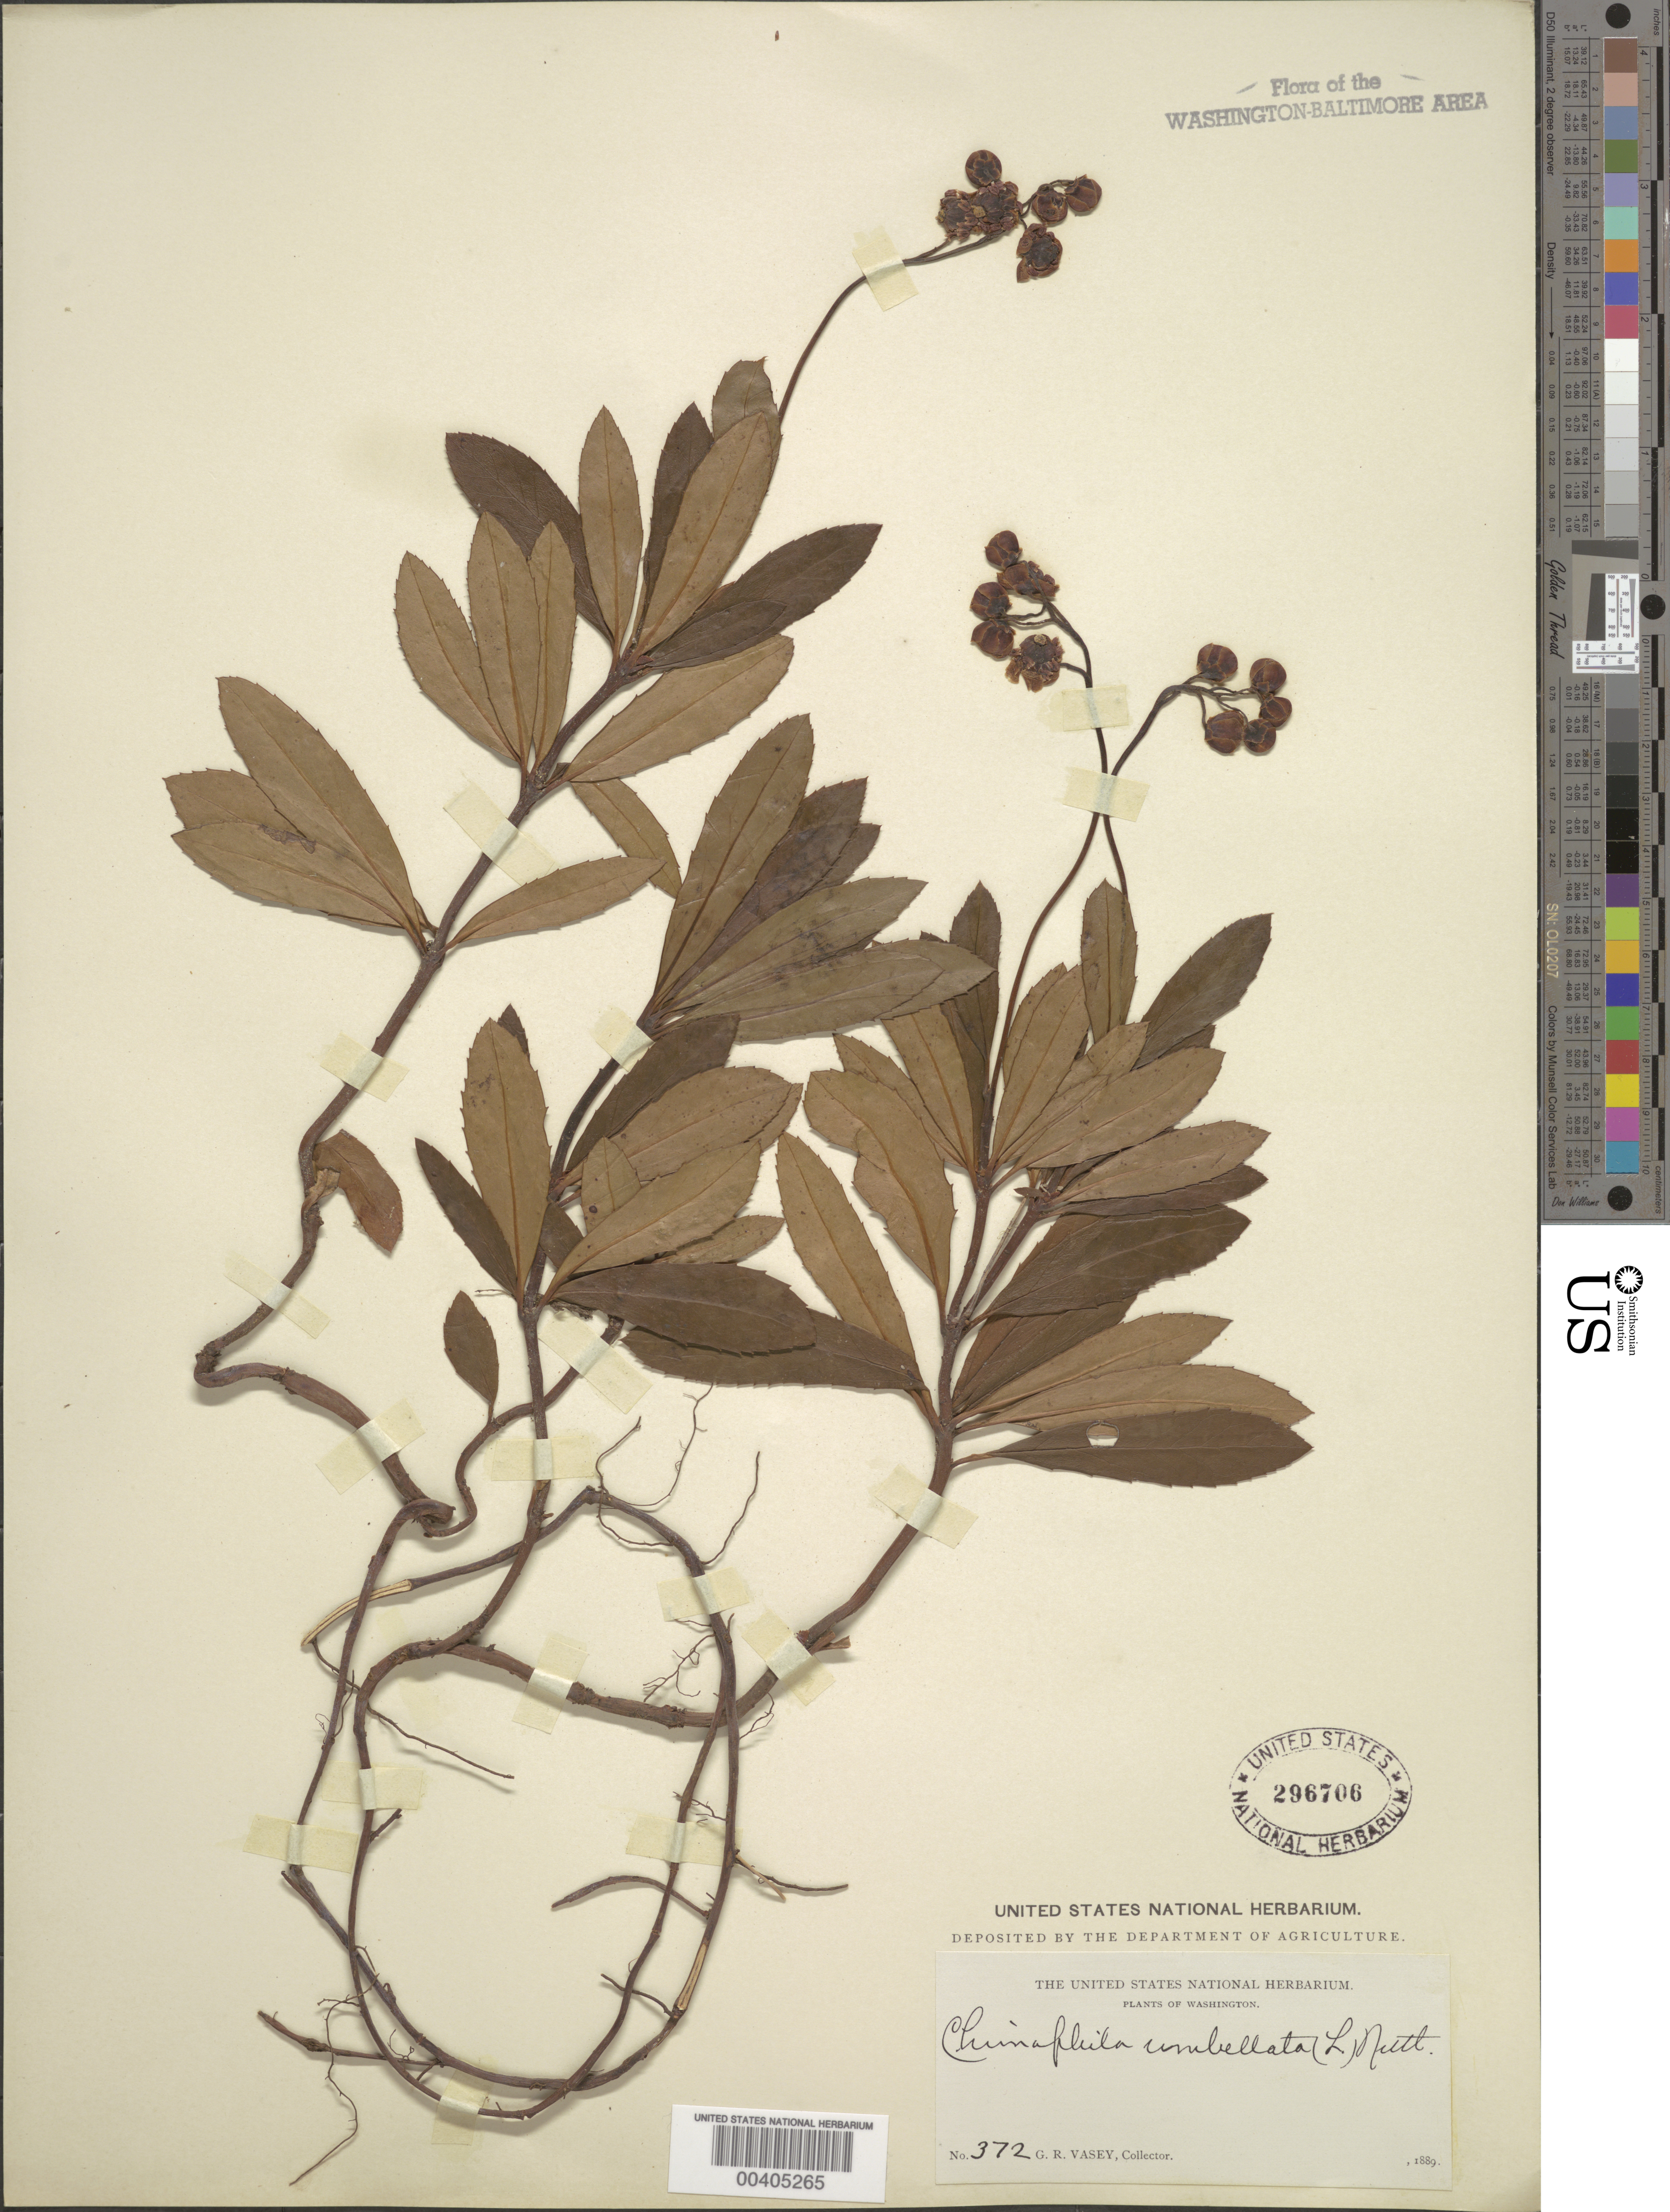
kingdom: Plantae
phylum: Tracheophyta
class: Magnoliopsida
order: Ericales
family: Ericaceae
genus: Chimaphila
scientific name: Chimaphila umbellata var. cisatlantica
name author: S.F. Blake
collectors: G. R. Vasey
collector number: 372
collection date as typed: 1889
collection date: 1889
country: United States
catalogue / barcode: US 296706